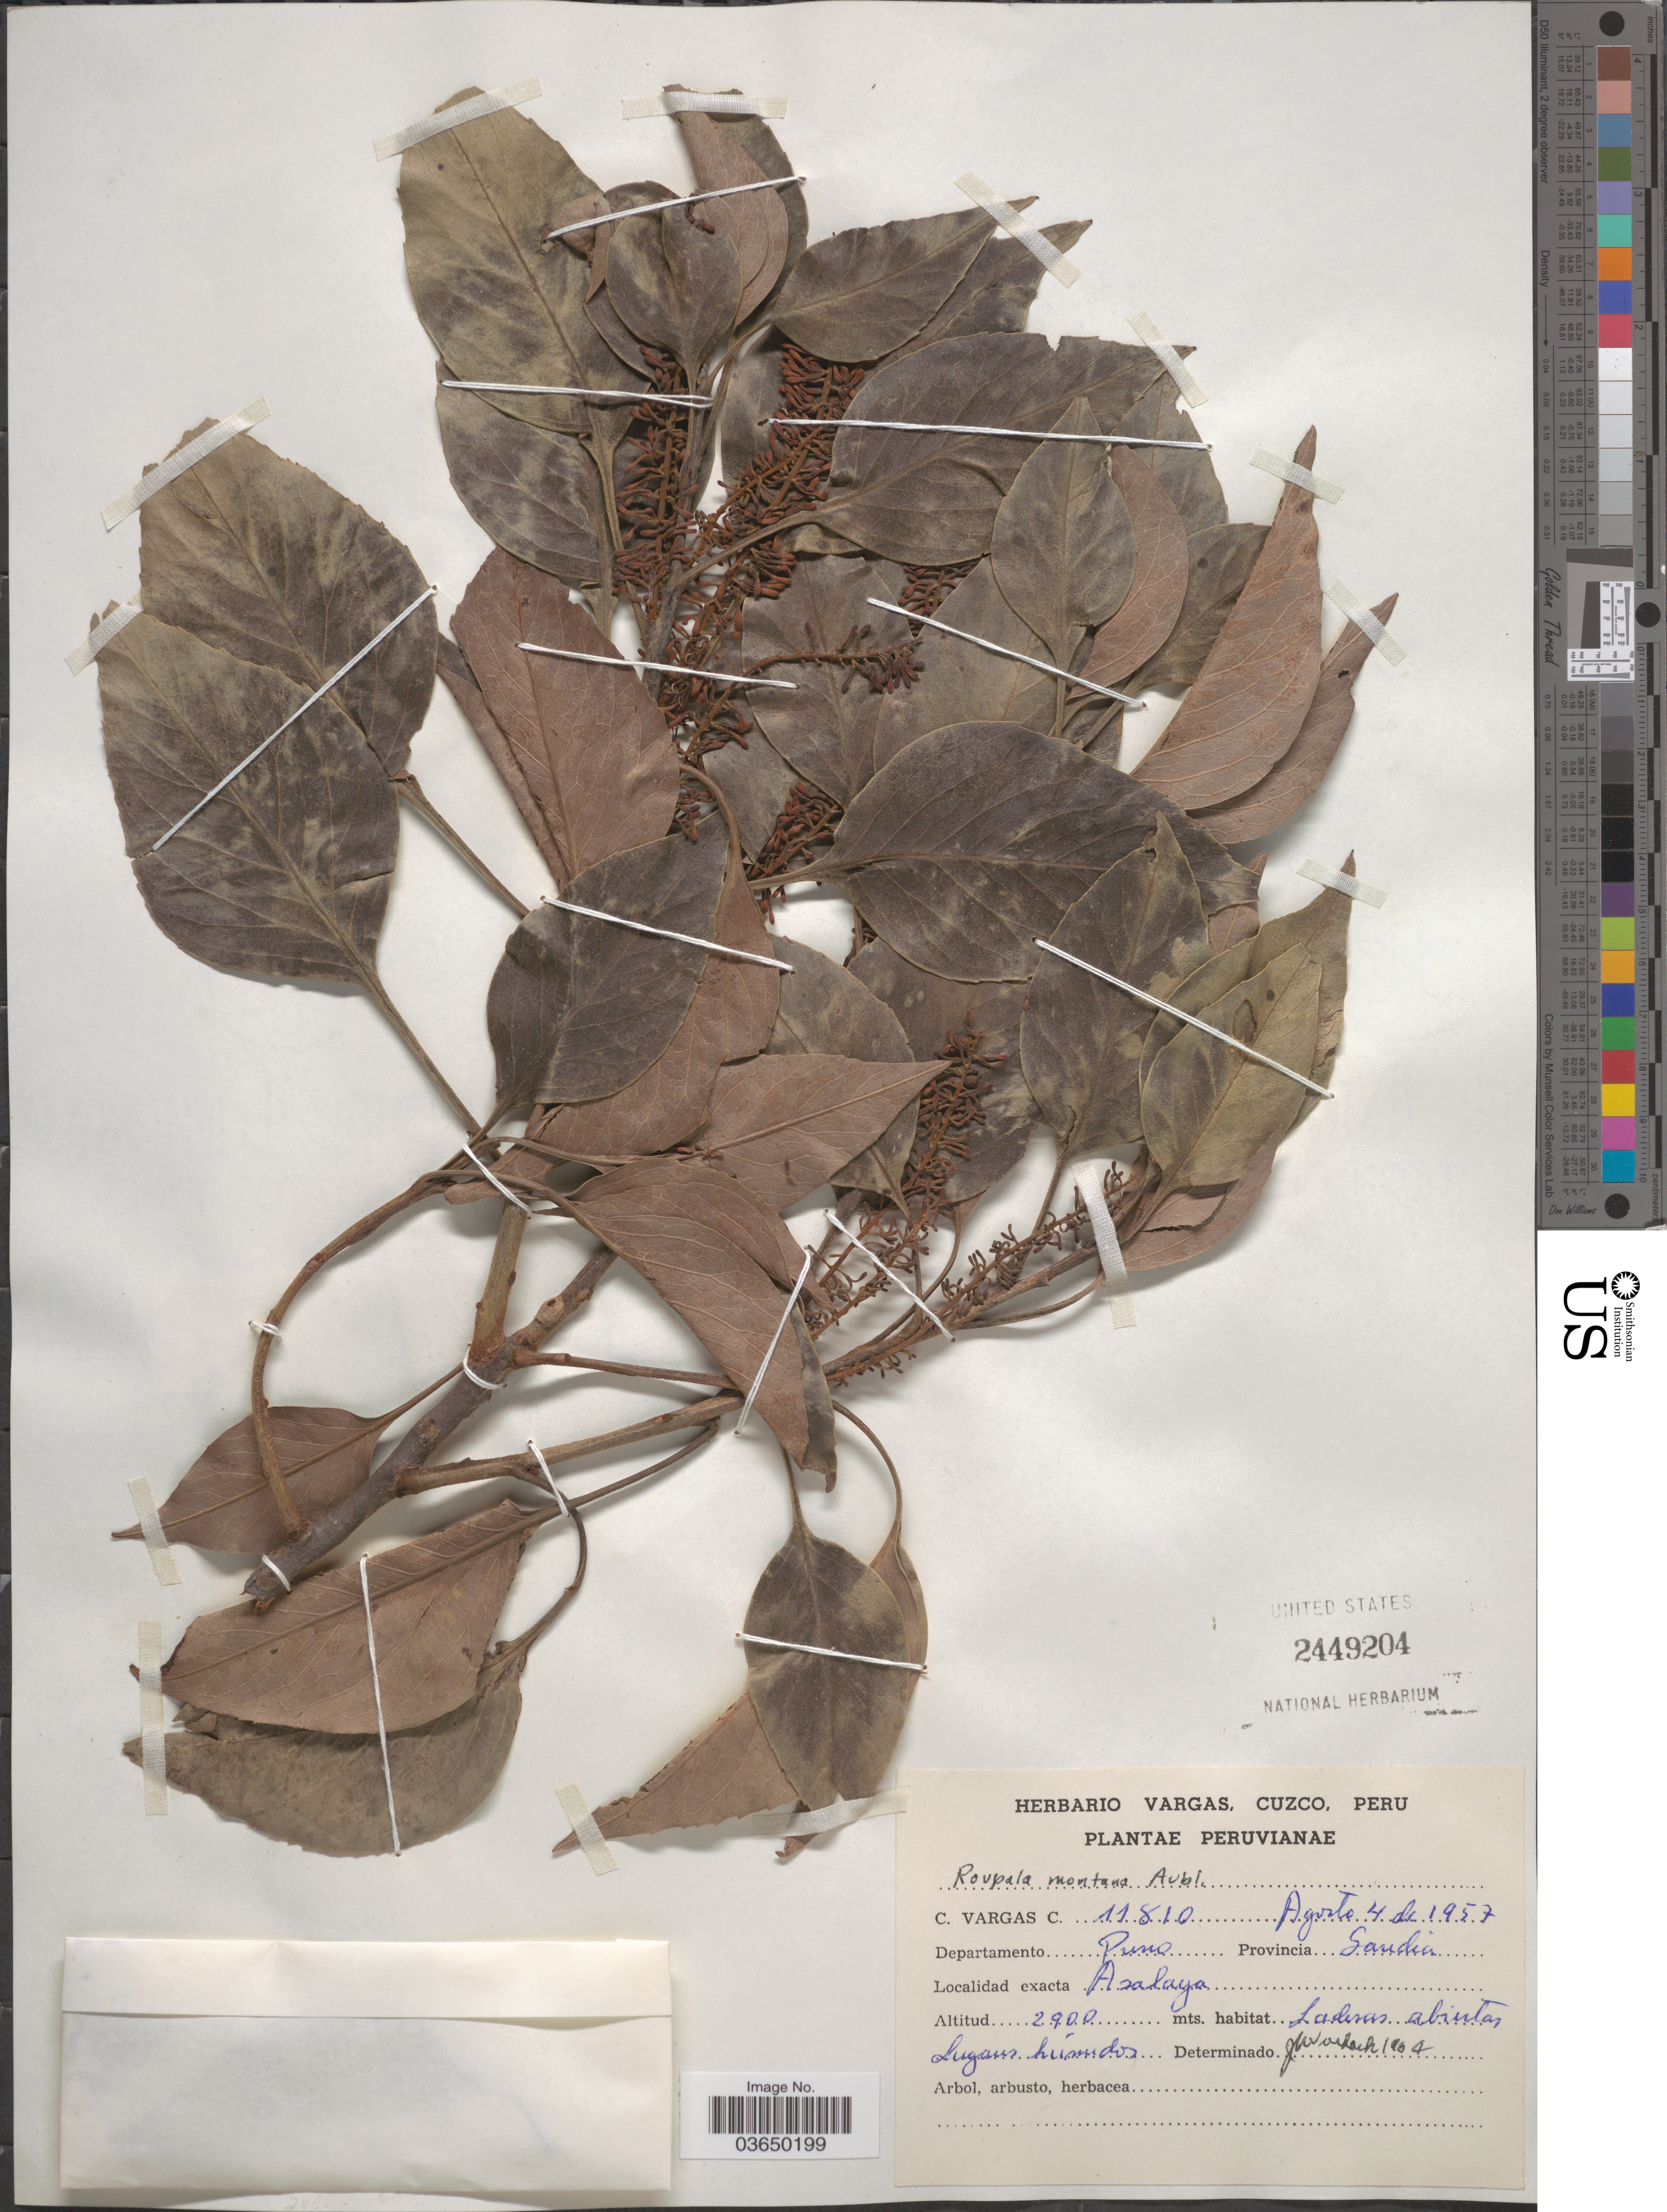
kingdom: Plantae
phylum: Tracheophyta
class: Magnoliopsida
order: Proteales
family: Proteaceae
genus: Roupala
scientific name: Roupala montana var. montana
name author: Aubl.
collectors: C. Vargas Calderón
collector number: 11810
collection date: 1957-08-04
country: Peru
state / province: Puno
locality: Departamento Puno. Provincia Saudia. Asalaya.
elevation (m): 2900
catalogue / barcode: US 2449204